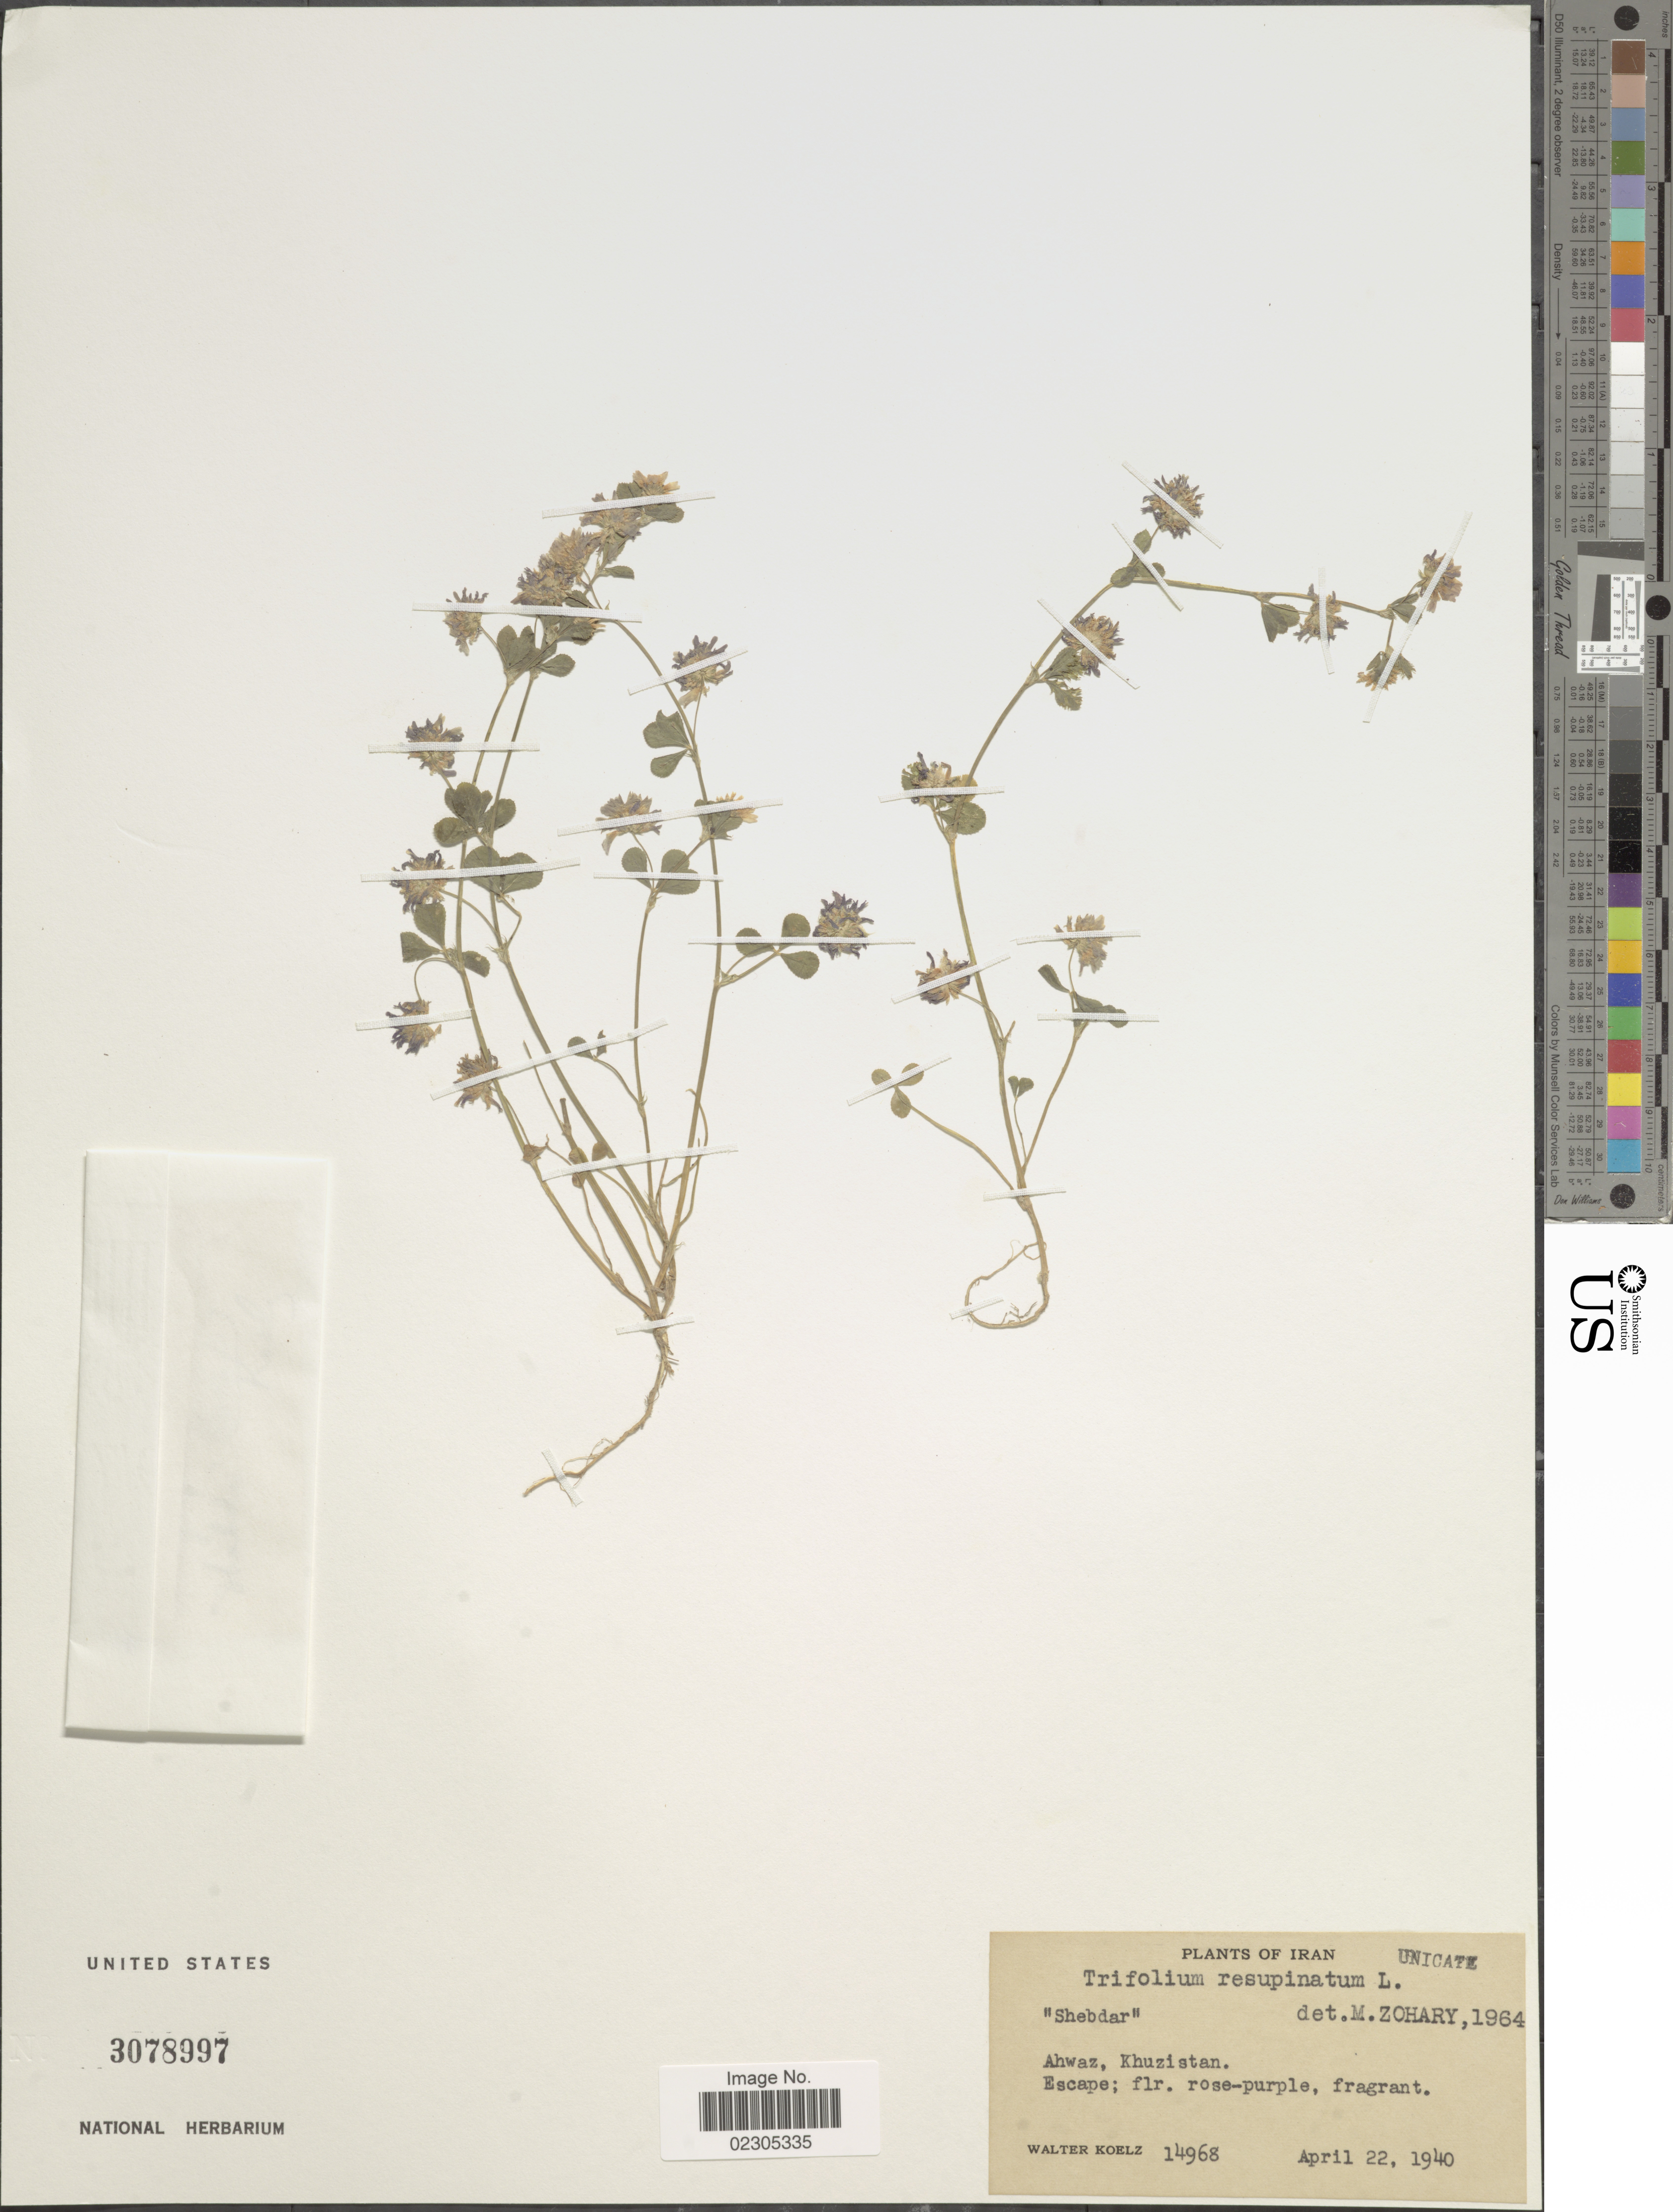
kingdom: Plantae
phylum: Tracheophyta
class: Magnoliopsida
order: Fabales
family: Fabaceae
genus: Trifolium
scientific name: Trifolium resupinatum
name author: L.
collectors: W. N. Koelz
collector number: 14968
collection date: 1940-04-22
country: Iran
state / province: Khuzestan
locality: Ahwaz, Khuzistan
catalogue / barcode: US 3078997